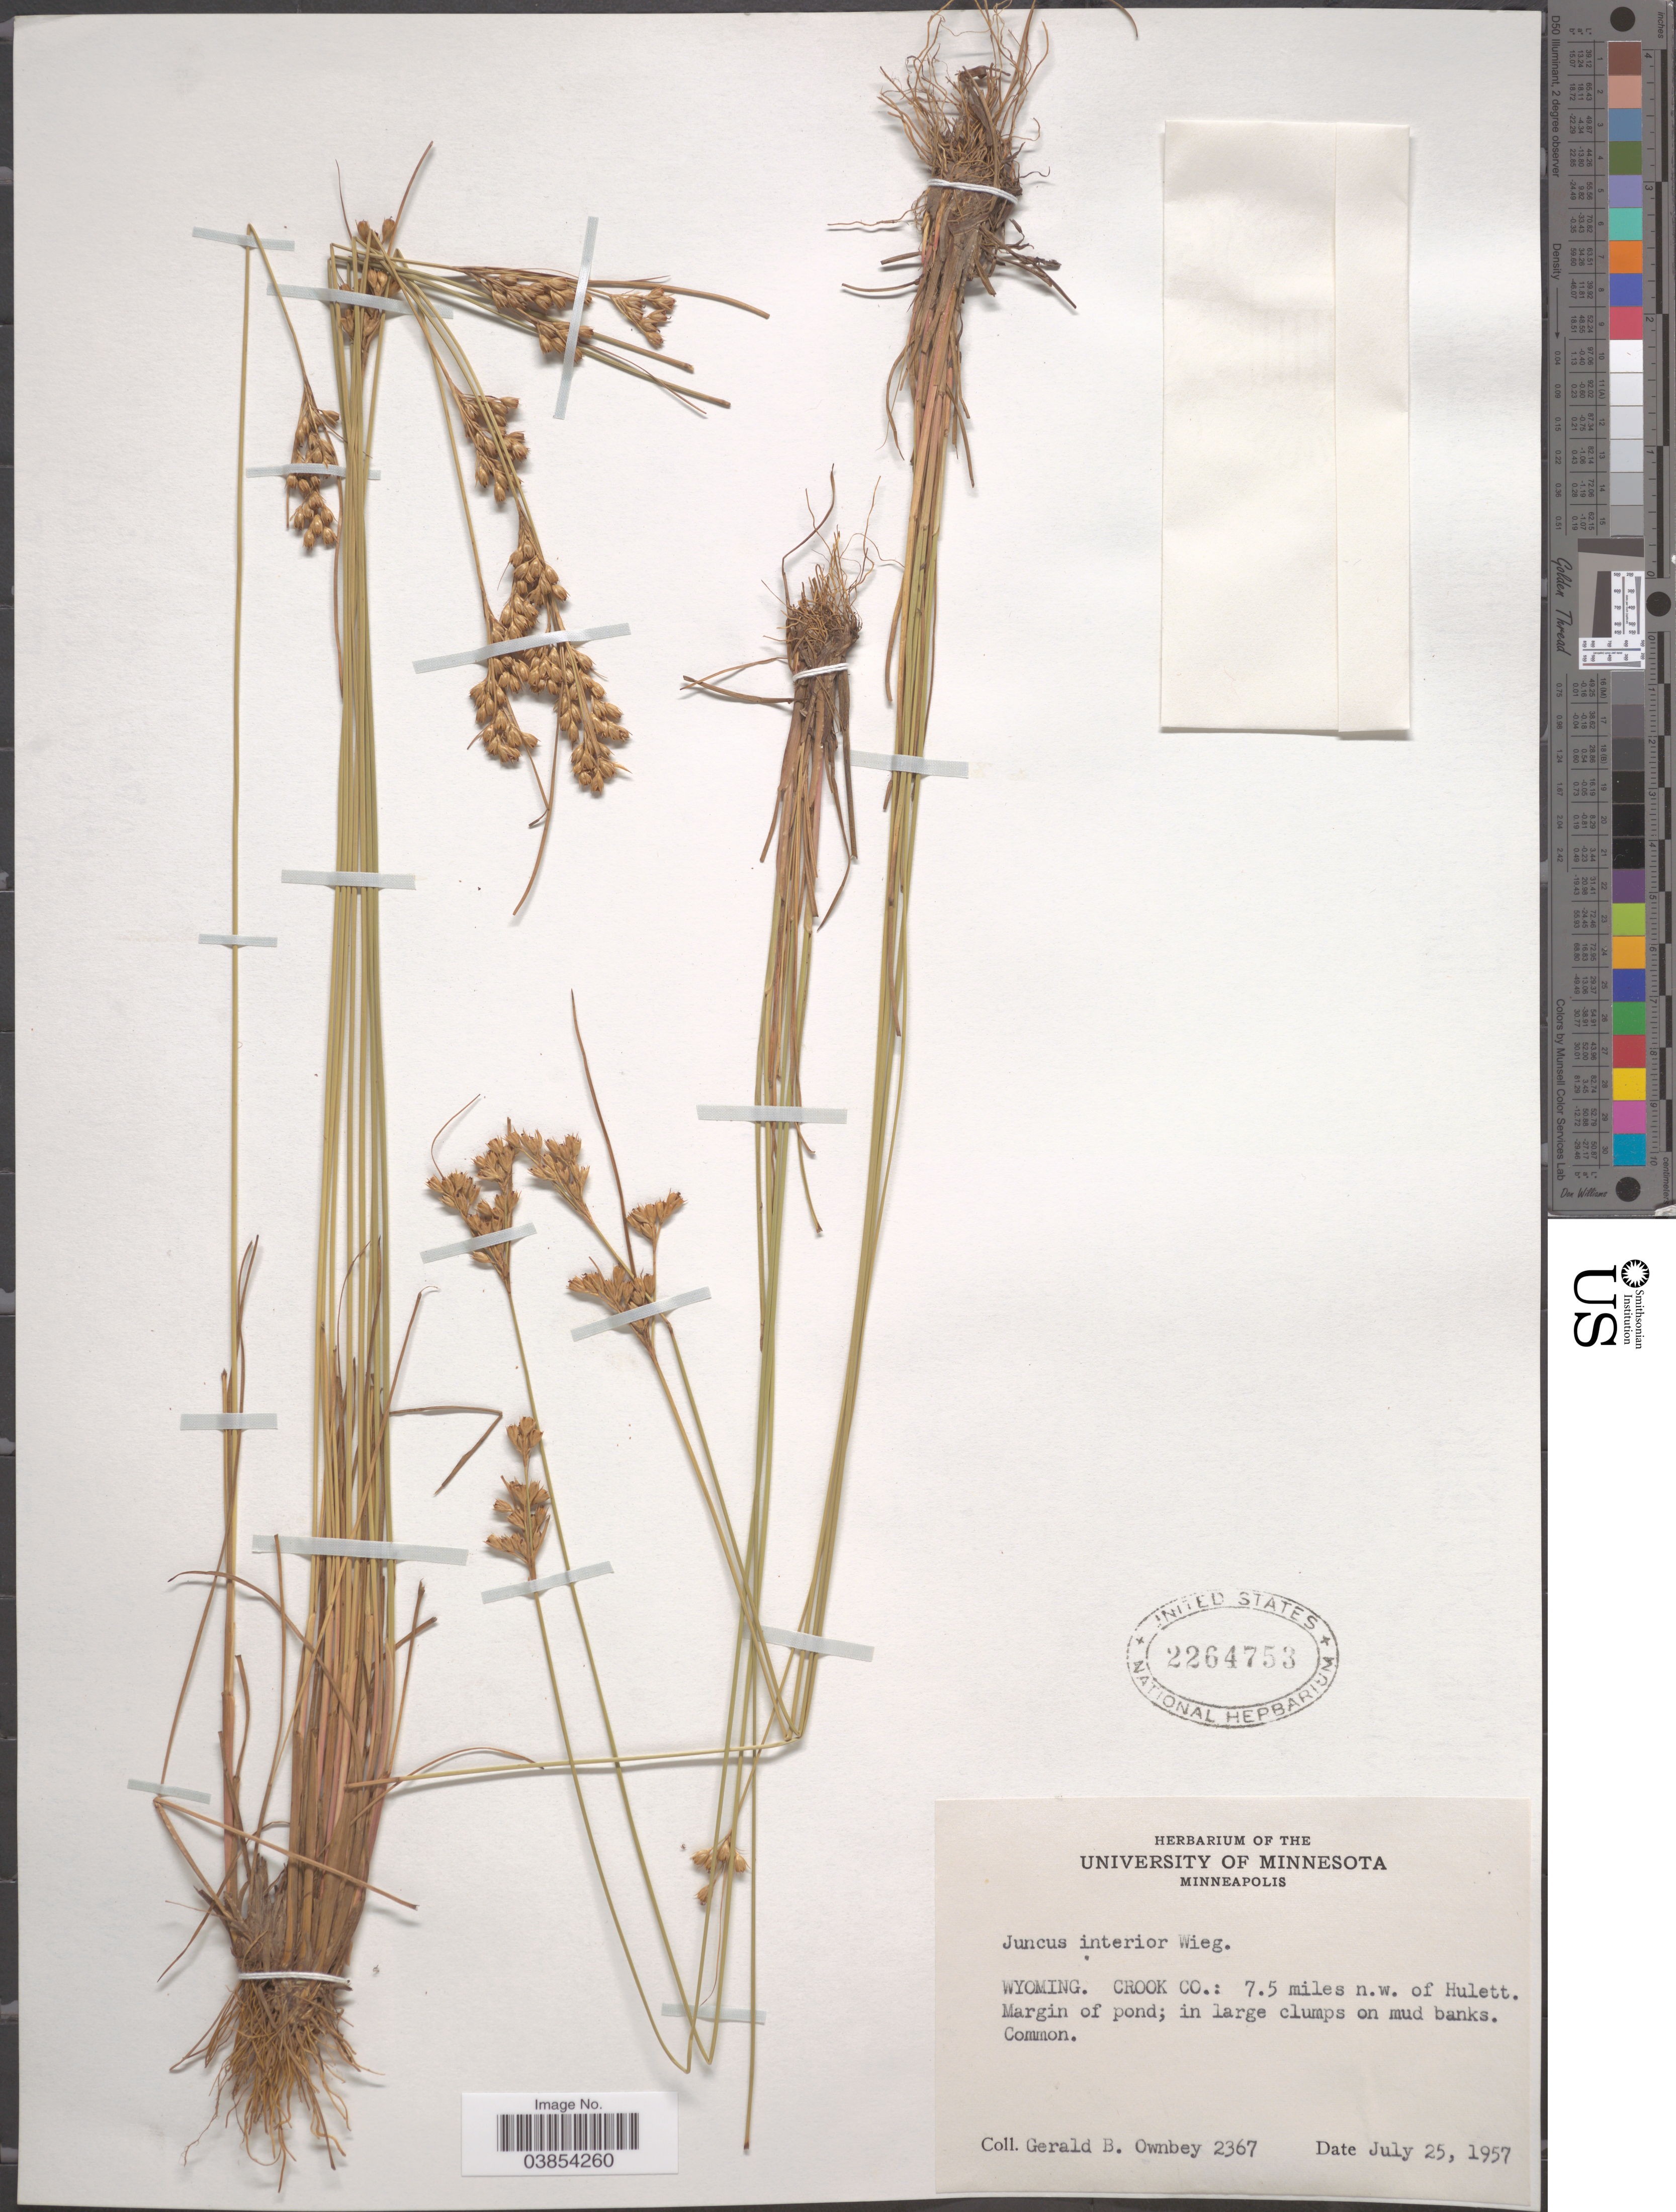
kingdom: Plantae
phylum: Tracheophyta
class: Liliopsida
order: Poales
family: Juncaceae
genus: Juncus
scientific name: Juncus interior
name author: Wiegand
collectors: G. B. Ownbey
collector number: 2367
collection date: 1957-07-25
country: United States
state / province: Wyoming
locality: Crook Co.: 7.5 miles n.w. of Hulett.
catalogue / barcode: US 2264753